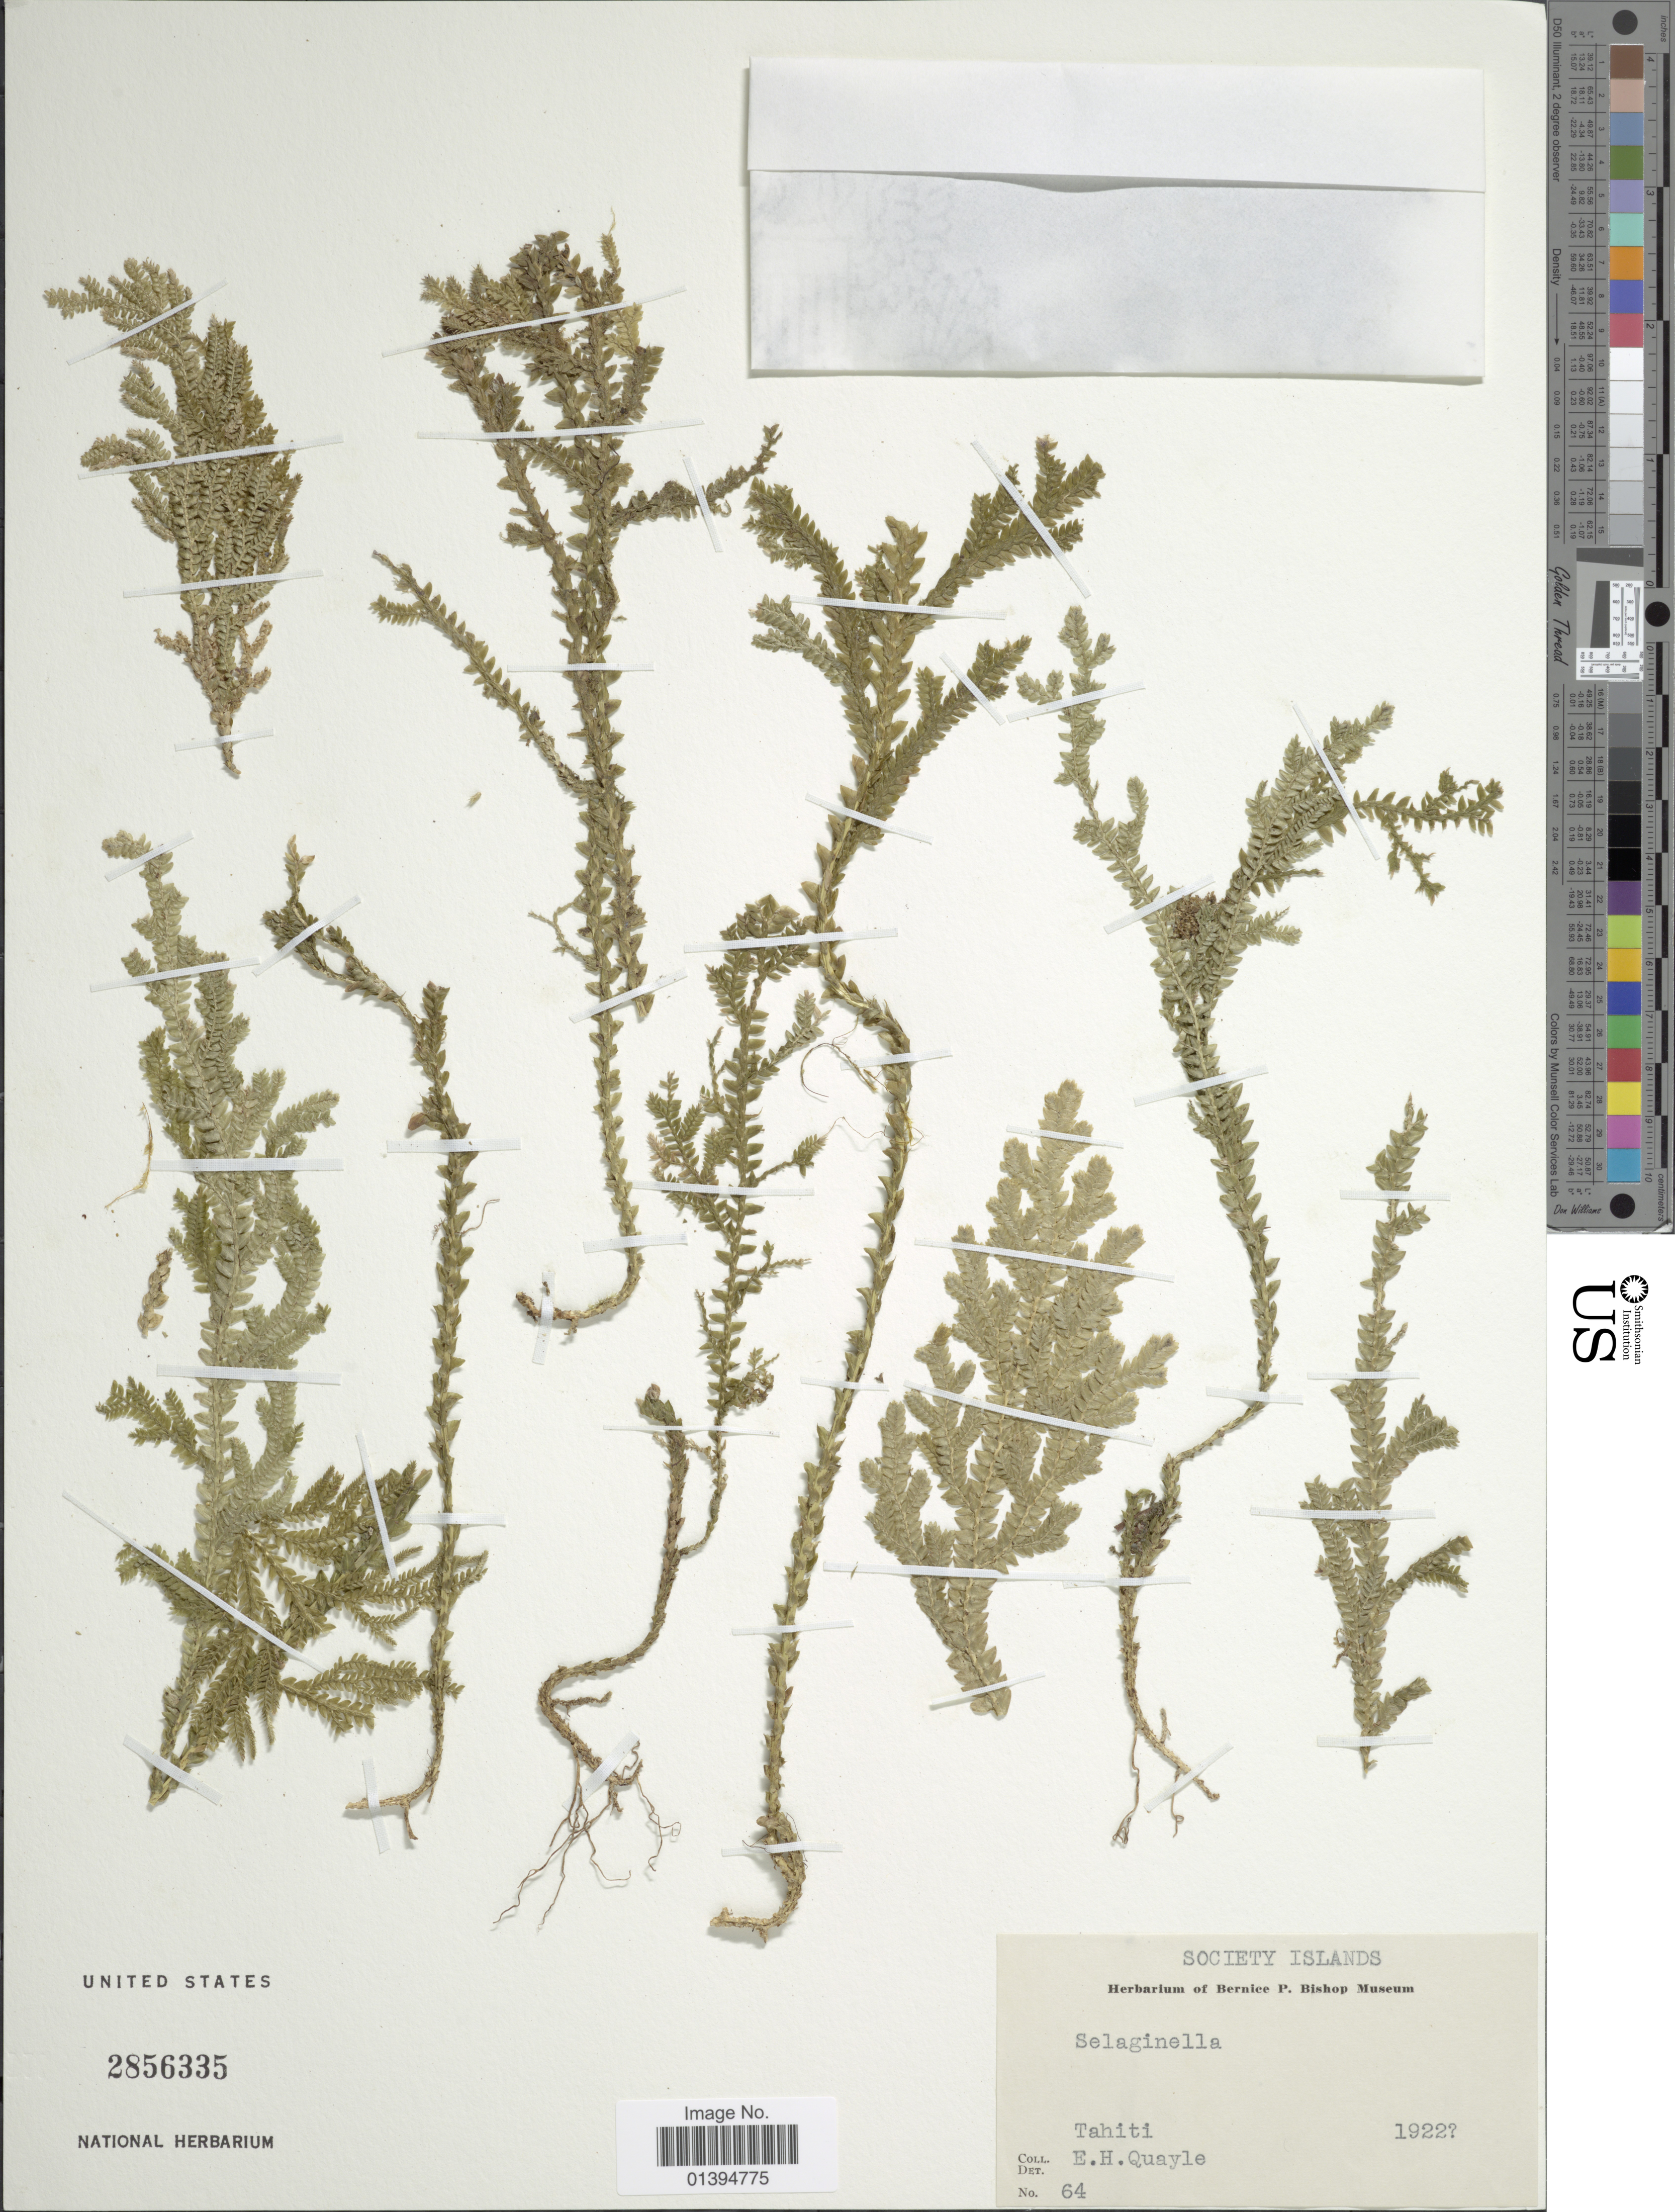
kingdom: Plantae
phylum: Tracheophyta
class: Lycopodiopsida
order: Selaginellales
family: Selaginellaceae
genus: Selaginella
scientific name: Selaginella banksii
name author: Alston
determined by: Florence, J.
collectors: E. Quayle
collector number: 64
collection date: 1922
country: French Polynesia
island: Tahiti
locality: Society Islands, Tahiti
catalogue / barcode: US 2856335